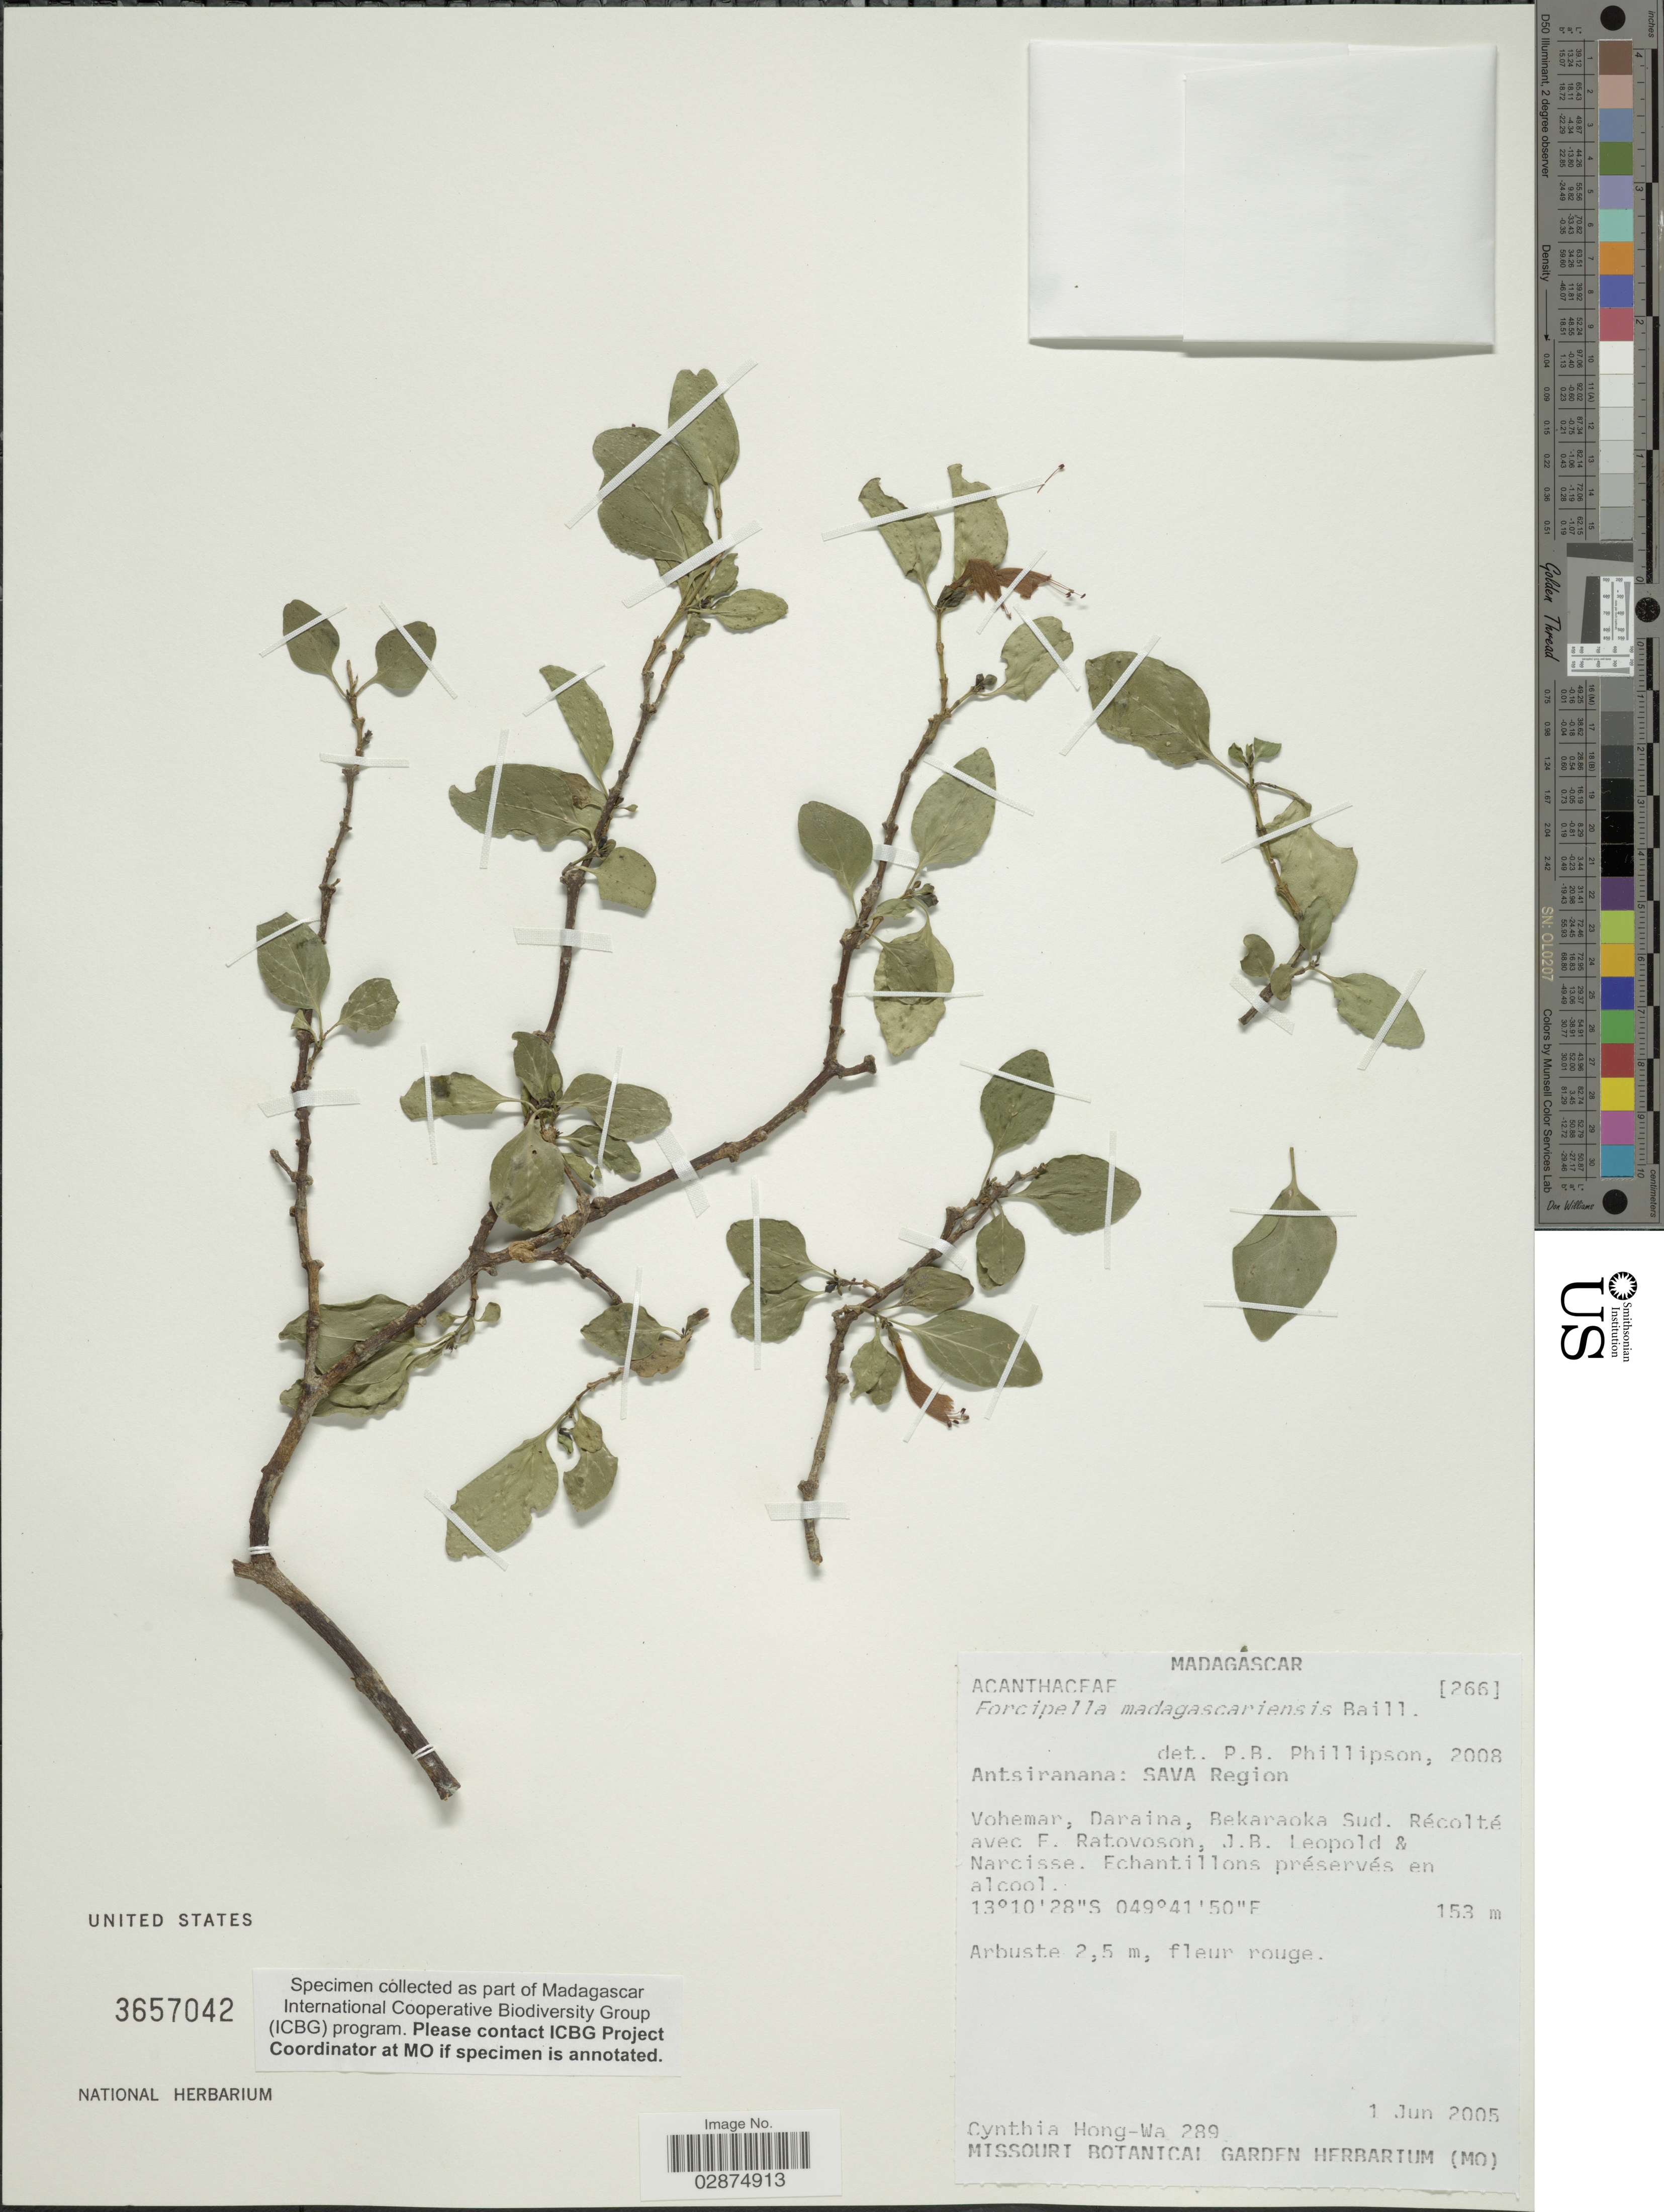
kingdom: Plantae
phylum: Tracheophyta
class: Magnoliopsida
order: Lamiales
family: Acanthaceae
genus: Forcipella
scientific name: Forcipella madagascariensis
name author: Baill.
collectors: C. Hong-Wa, F. Ratovoson, J. B. Leopold & Narcisse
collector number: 289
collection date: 2005-06-01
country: Madagascar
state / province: Sava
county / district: Vohémar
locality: Sava Region. Vohemar, Daraina, Bekaraoka Sud.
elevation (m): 153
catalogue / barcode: US 3657042